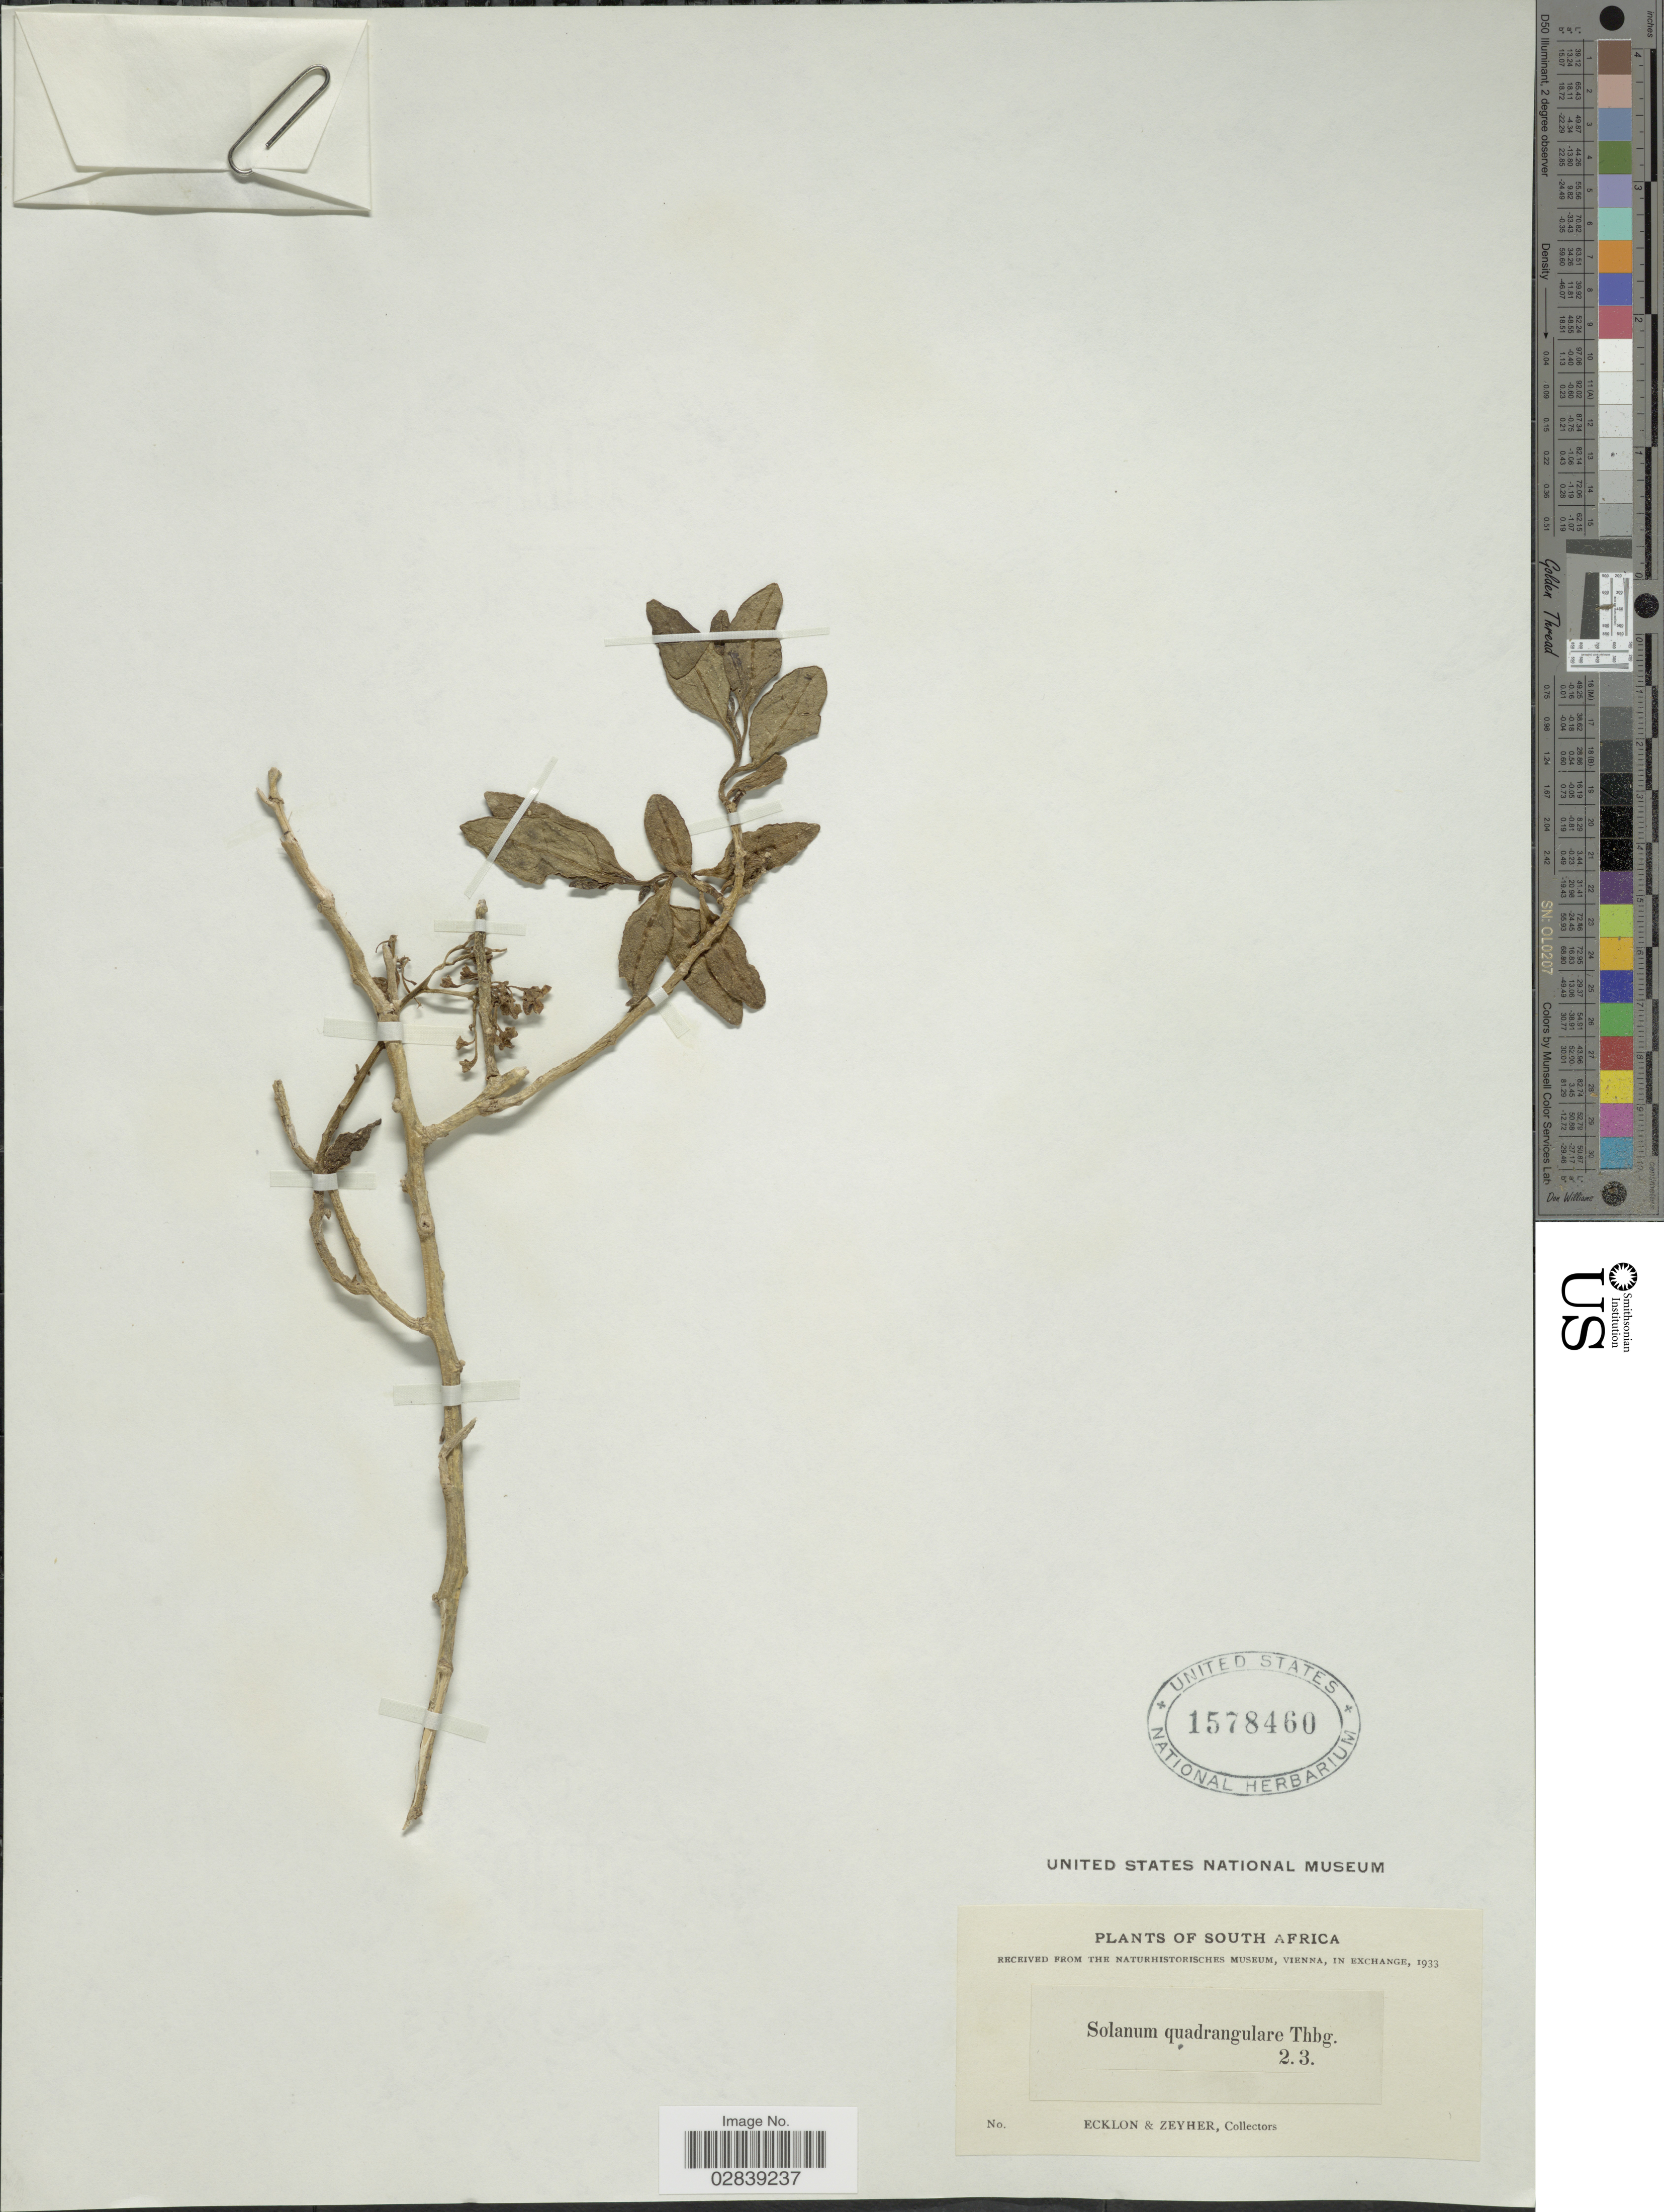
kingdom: Plantae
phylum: Tracheophyta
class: Magnoliopsida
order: Solanales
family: Solanaceae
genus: Solanum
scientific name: Solanum quadrangulare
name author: Thunb. ex L. f.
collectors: -. Ecklon & -. Zeyher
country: South Africa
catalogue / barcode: US 1578460